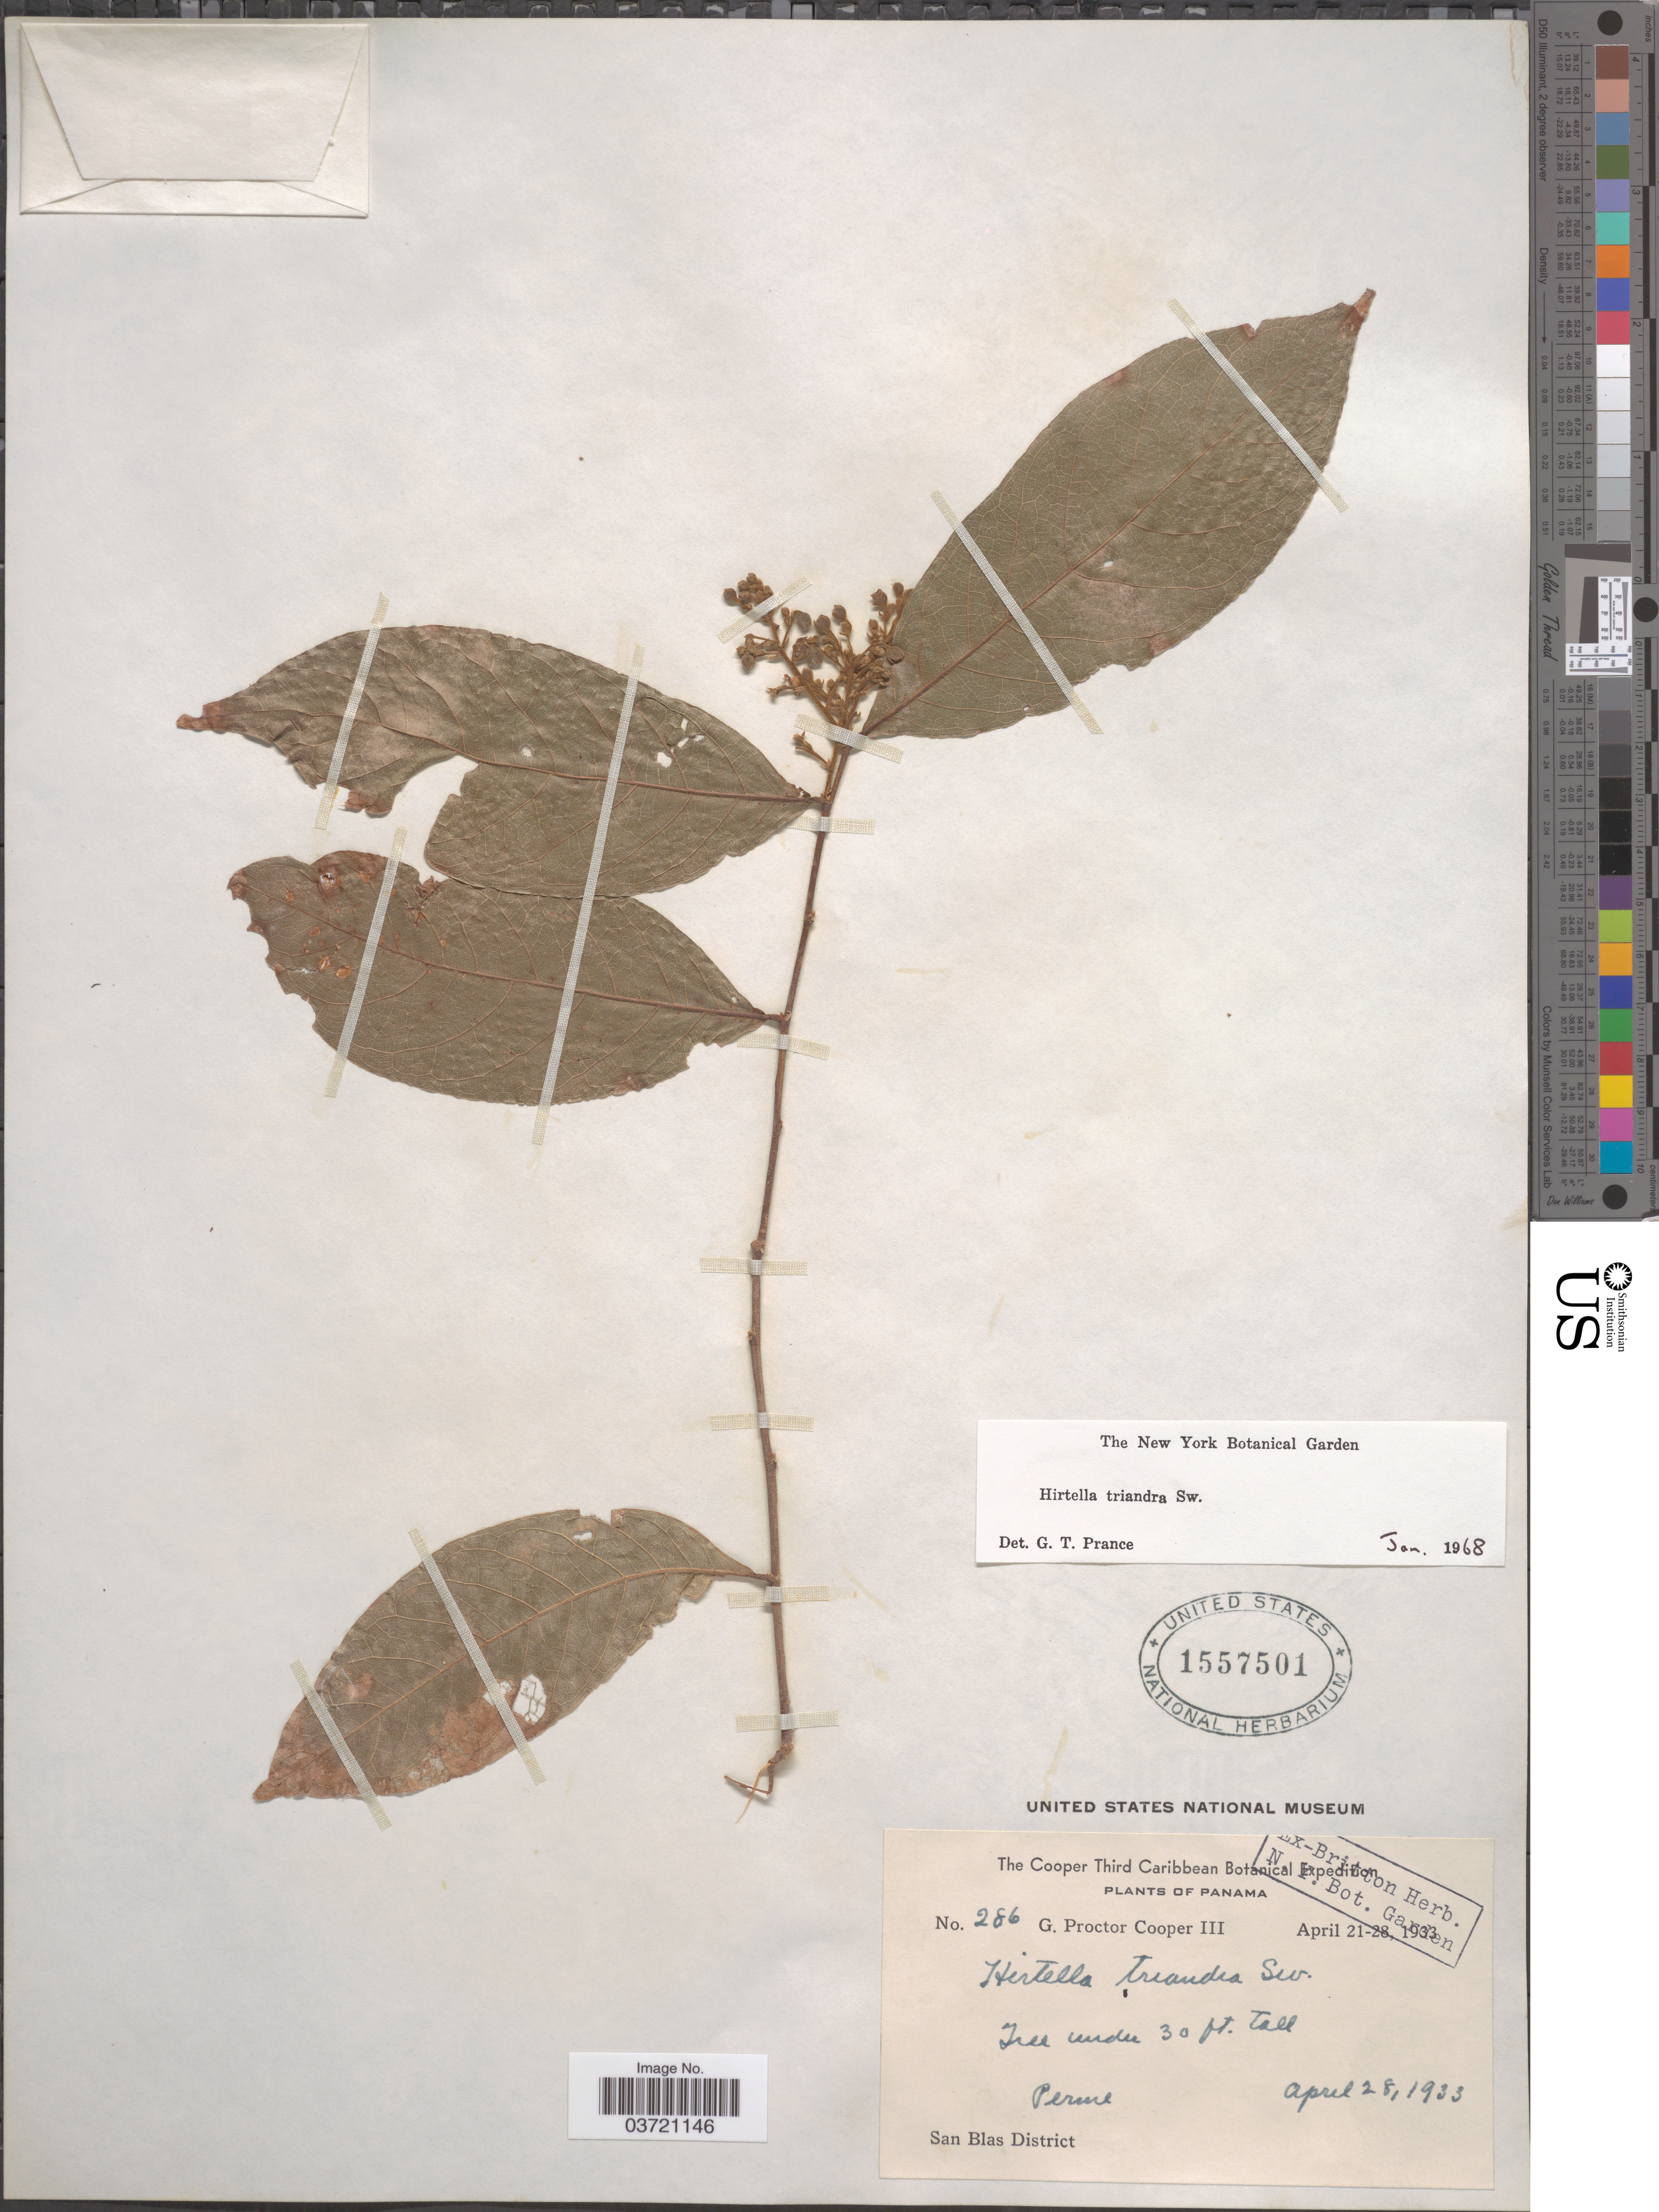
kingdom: Plantae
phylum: Tracheophyta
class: Magnoliopsida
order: Malpighiales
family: Chrysobalanaceae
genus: Hirtella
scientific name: Hirtella triandra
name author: Sw.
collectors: G. Cooper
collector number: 286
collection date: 1933-04-28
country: Panama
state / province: Kuna Yala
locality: Perme. San Blas District.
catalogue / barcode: US 1557501